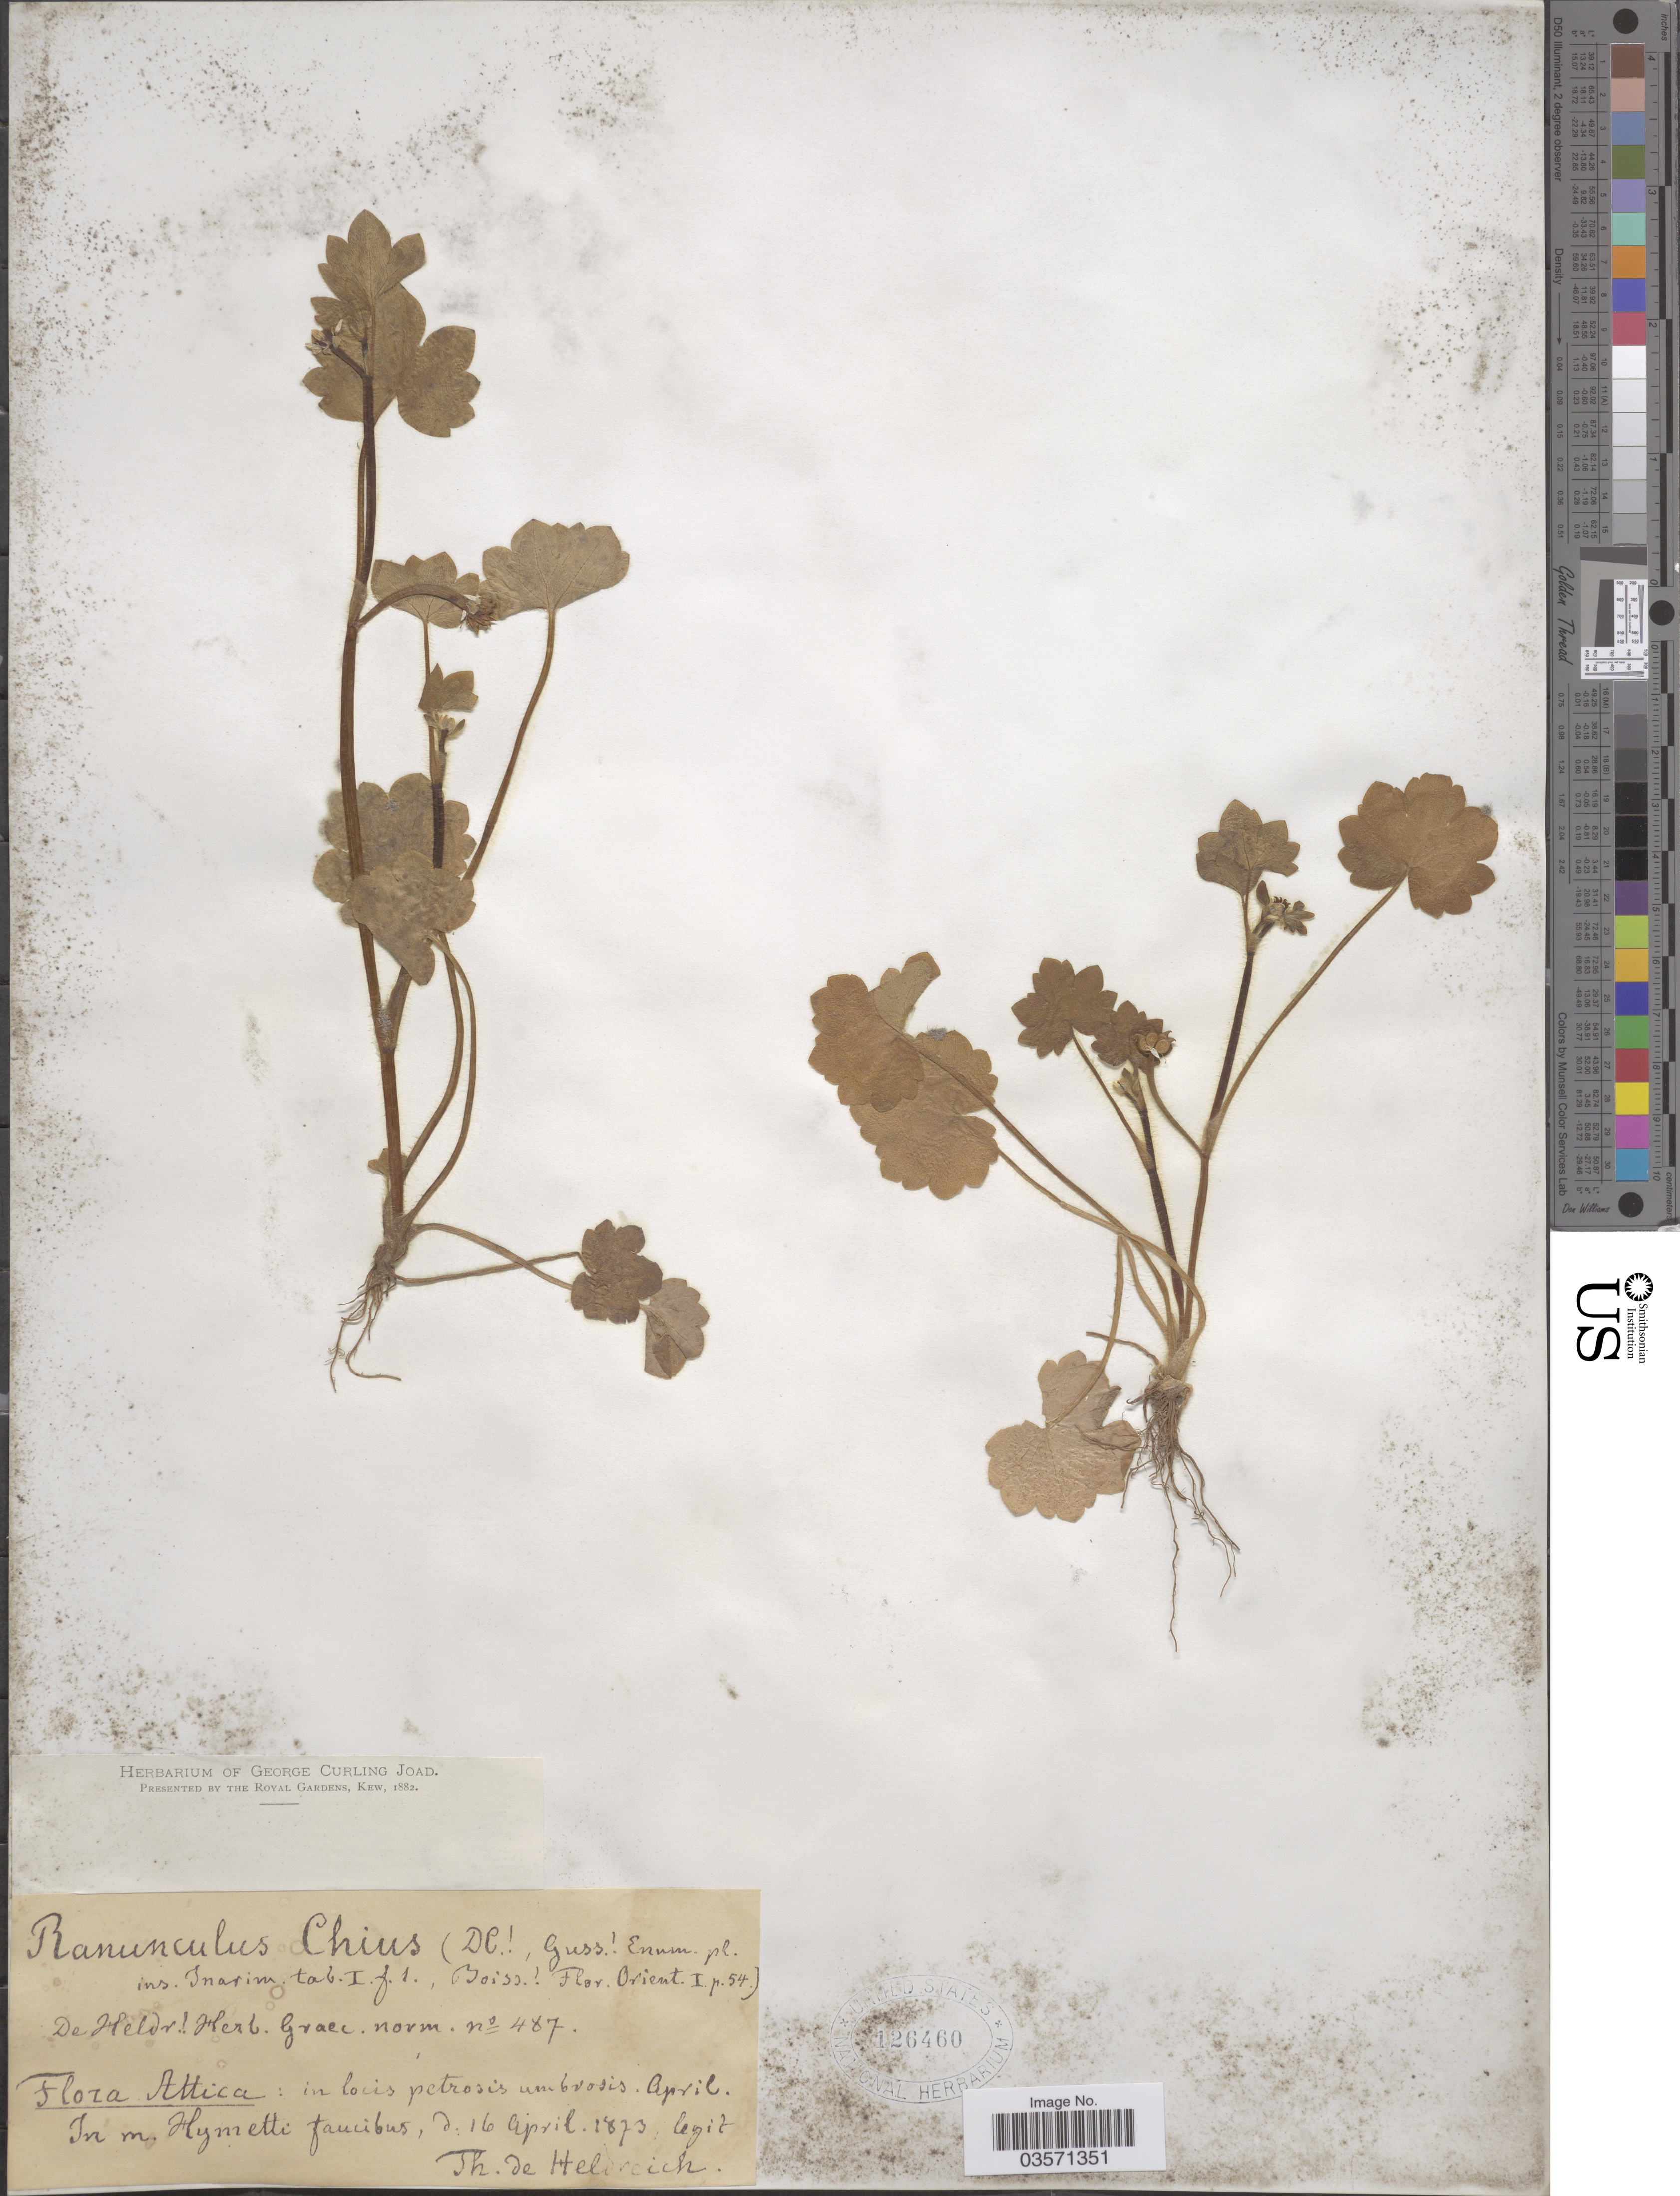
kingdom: Plantae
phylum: Tracheophyta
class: Magnoliopsida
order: Ranunculales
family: Ranunculaceae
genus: Ranunculus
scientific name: Ranunculus chius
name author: DC.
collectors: T. De Heldreich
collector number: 487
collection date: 1873-04-16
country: Greece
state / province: Attica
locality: In m. Hymetti faucibus.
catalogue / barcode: US 126460